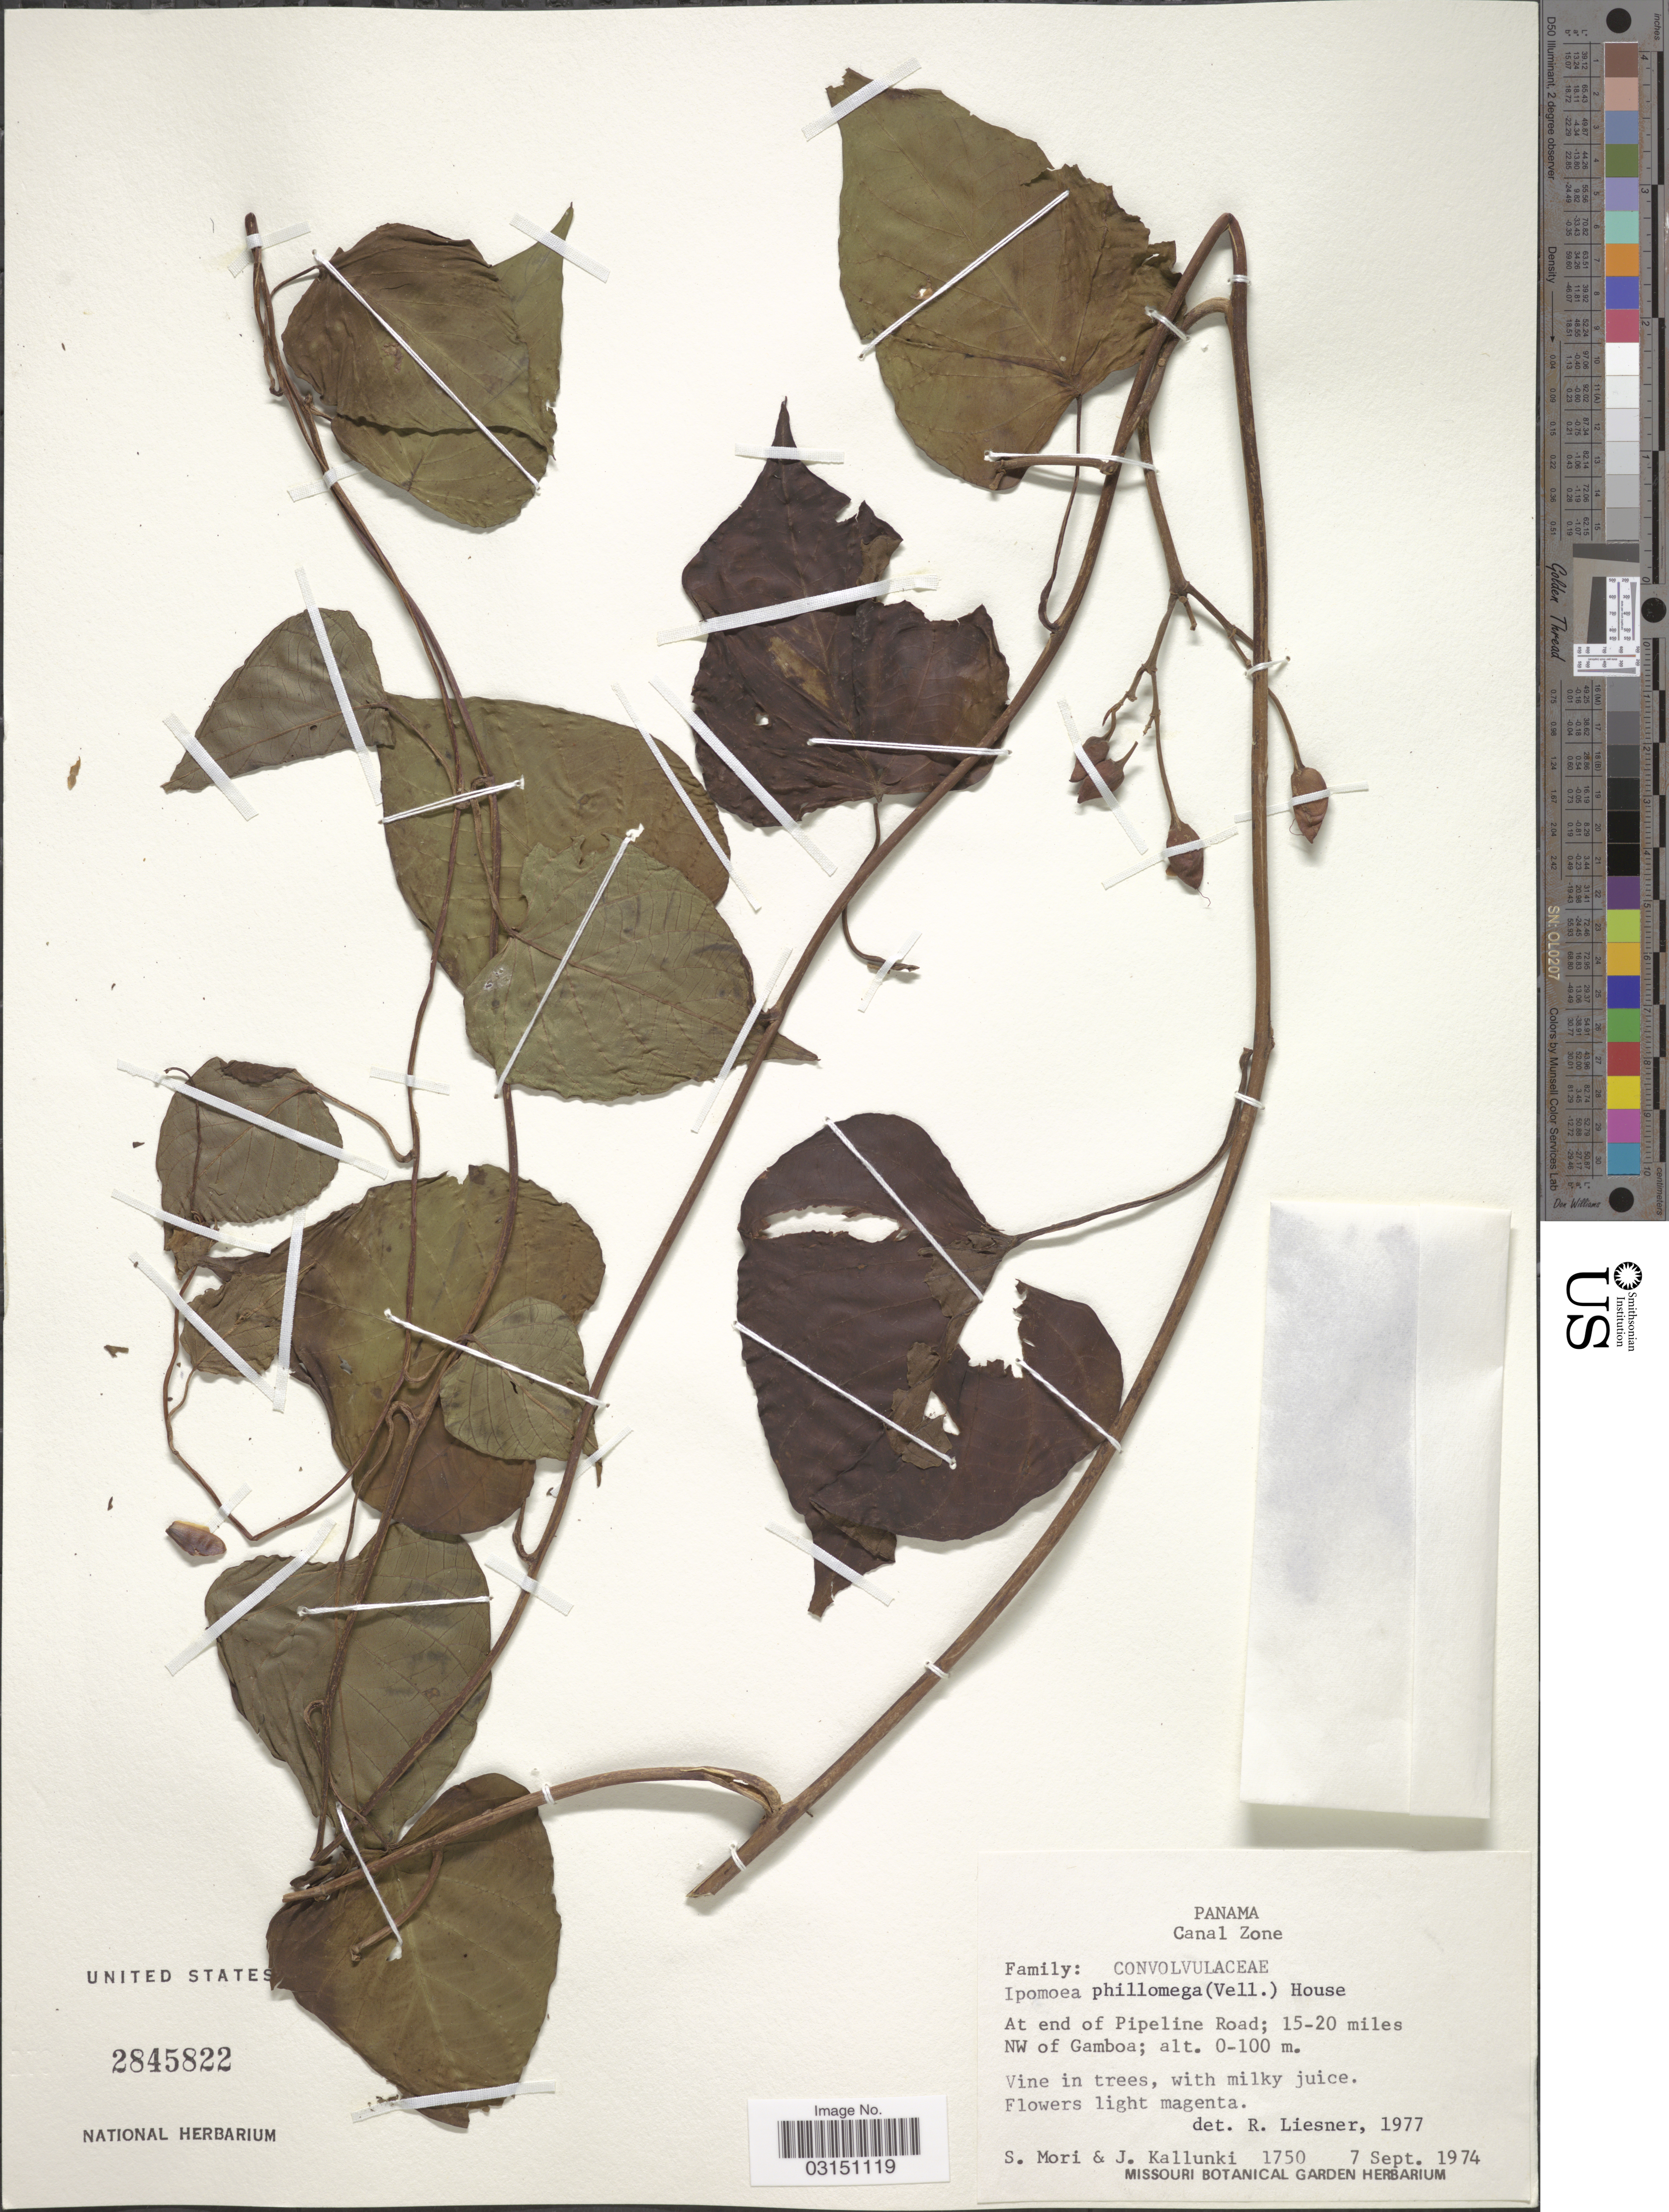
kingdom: Plantae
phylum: Tracheophyta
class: Magnoliopsida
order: Solanales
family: Convolvulaceae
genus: Ipomoea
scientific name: Ipomoea philomega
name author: (Vell.) House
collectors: S. Mori & J. Kallunki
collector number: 1750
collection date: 1974-09-07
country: Panama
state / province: Colón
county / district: Canal Zone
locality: Canal Zone, At end of Pipeline Road; 15-20 miles NW of Gamboa.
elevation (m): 0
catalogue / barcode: US 2845822